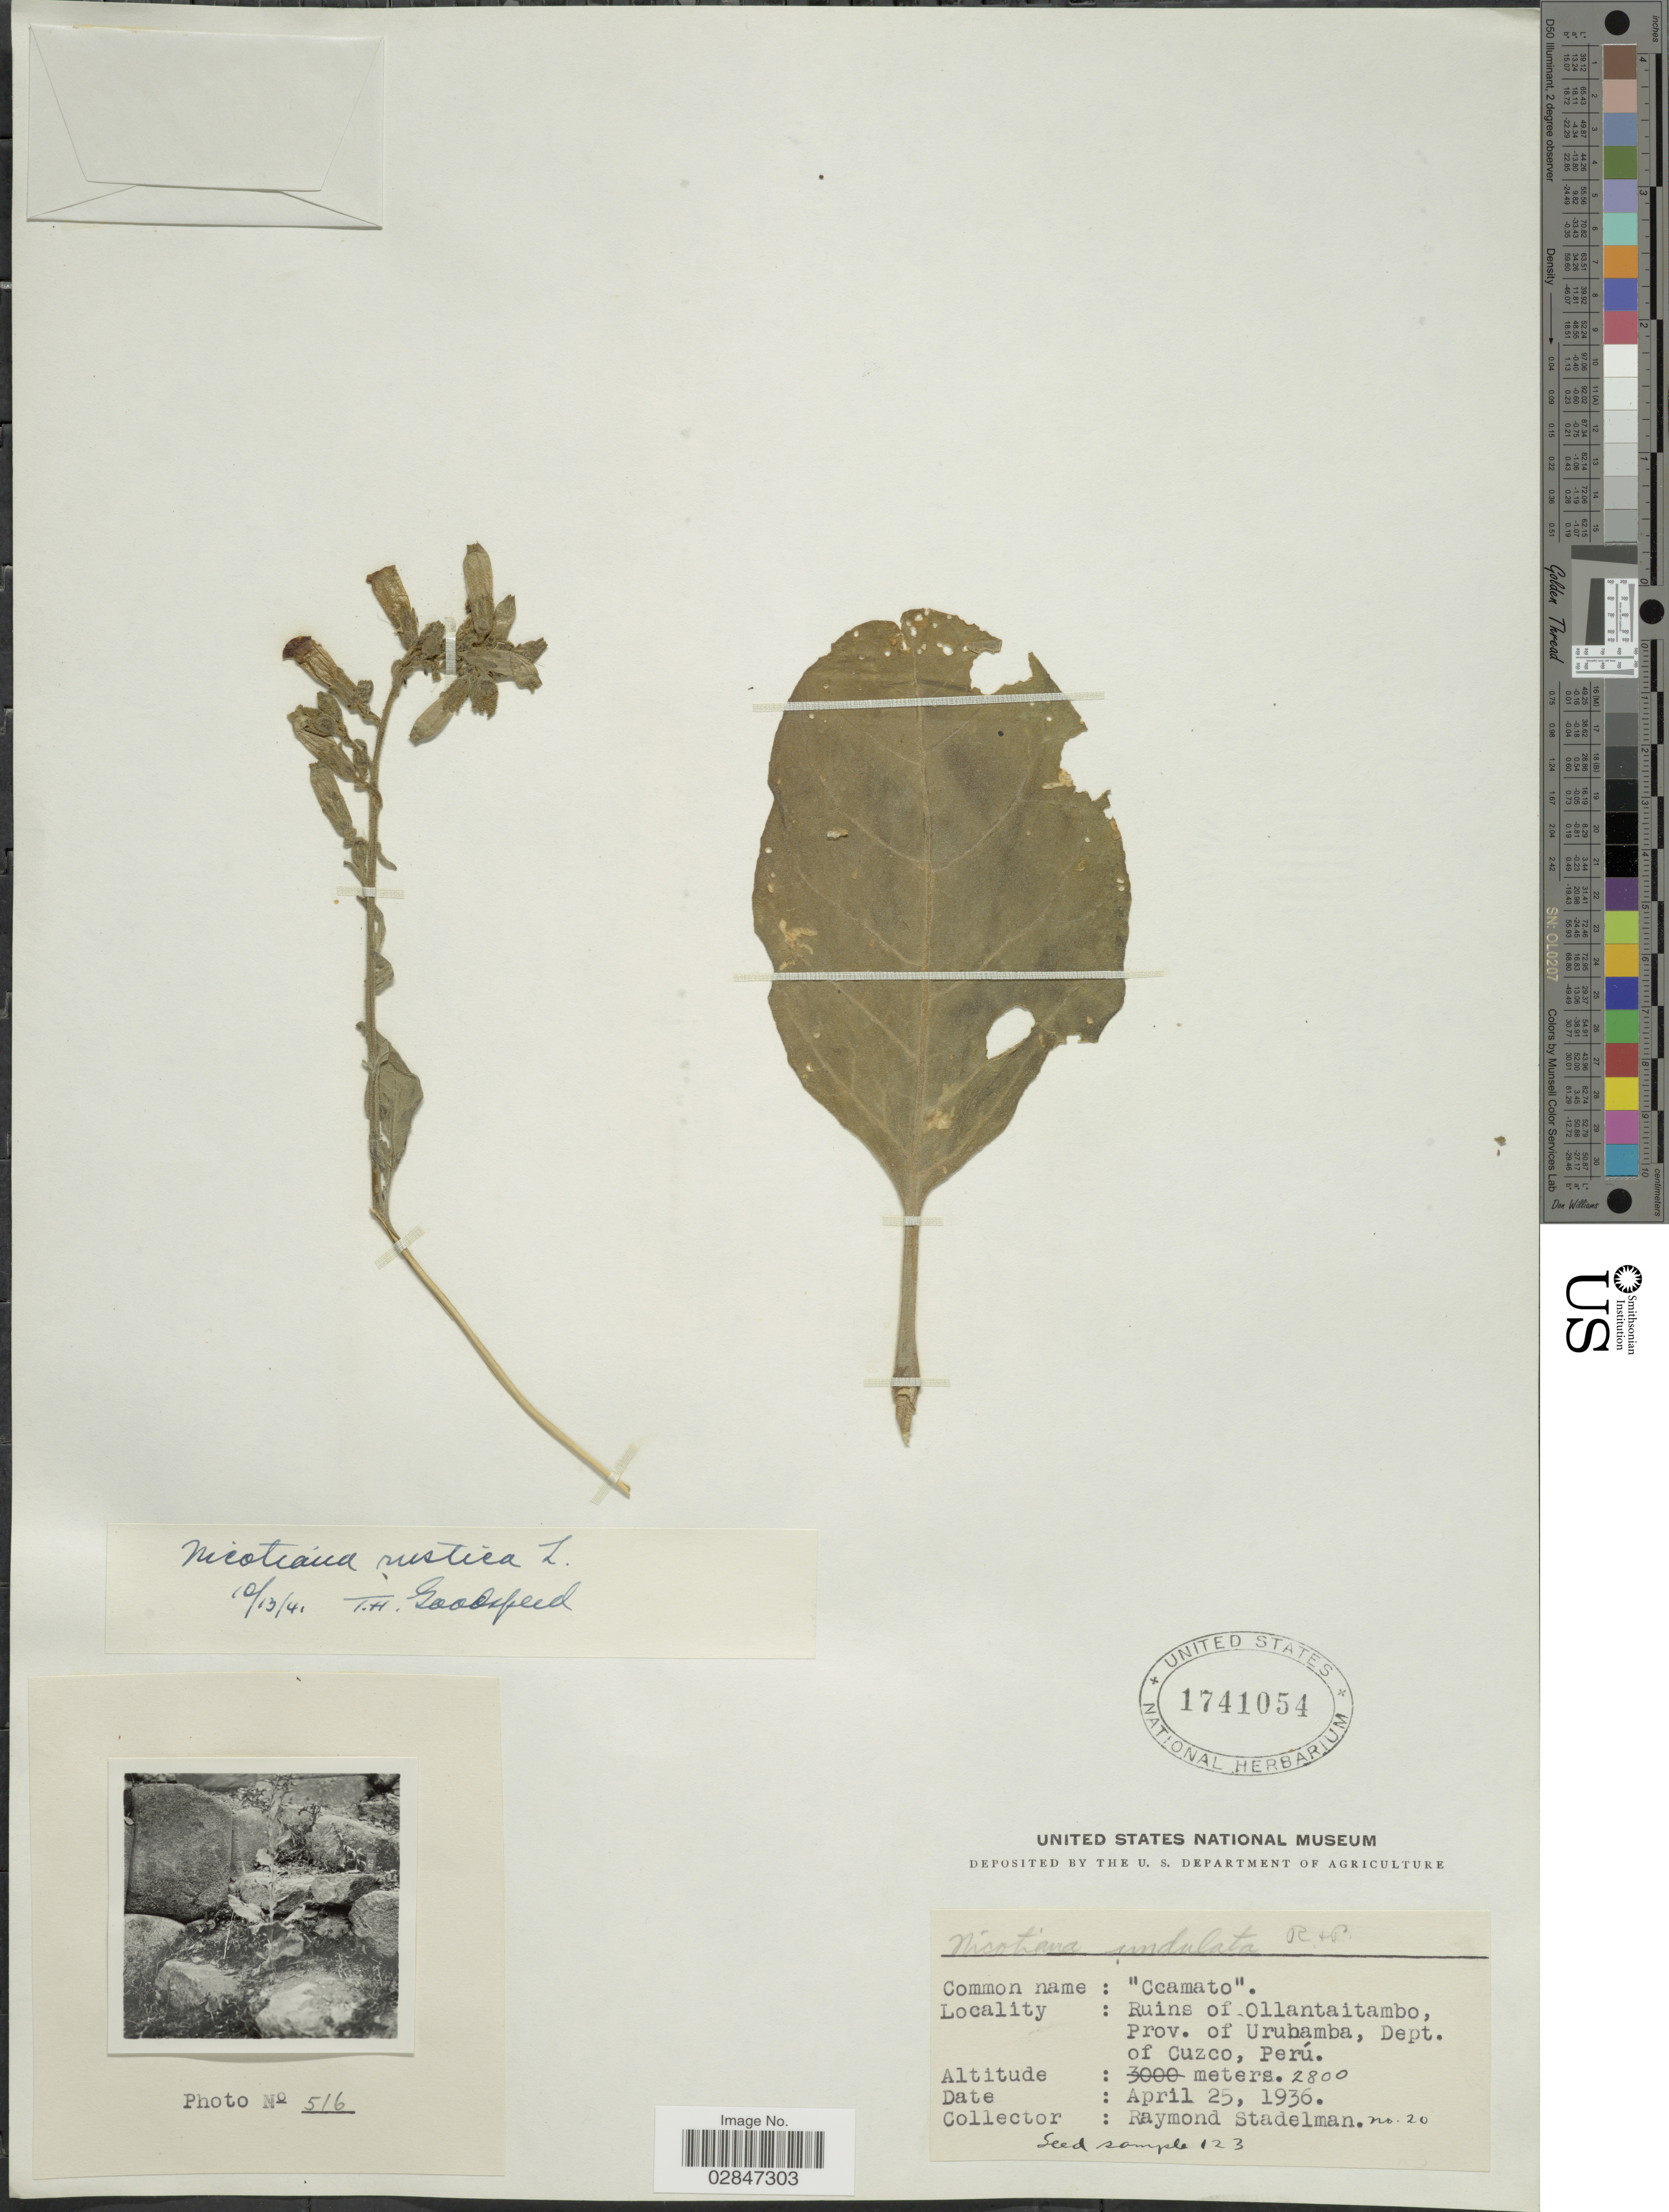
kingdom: Plantae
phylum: Tracheophyta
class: Magnoliopsida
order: Solanales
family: Solanaceae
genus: Nicotiana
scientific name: Nicotiana rustica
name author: L.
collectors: R. Stadelman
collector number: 20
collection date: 1936-04-25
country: Peru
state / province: Cusco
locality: Ruins of Ollantaitambo, Prov. of Urubamba, Dept. of Cuzco, Perú.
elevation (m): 2800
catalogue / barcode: US 1741054